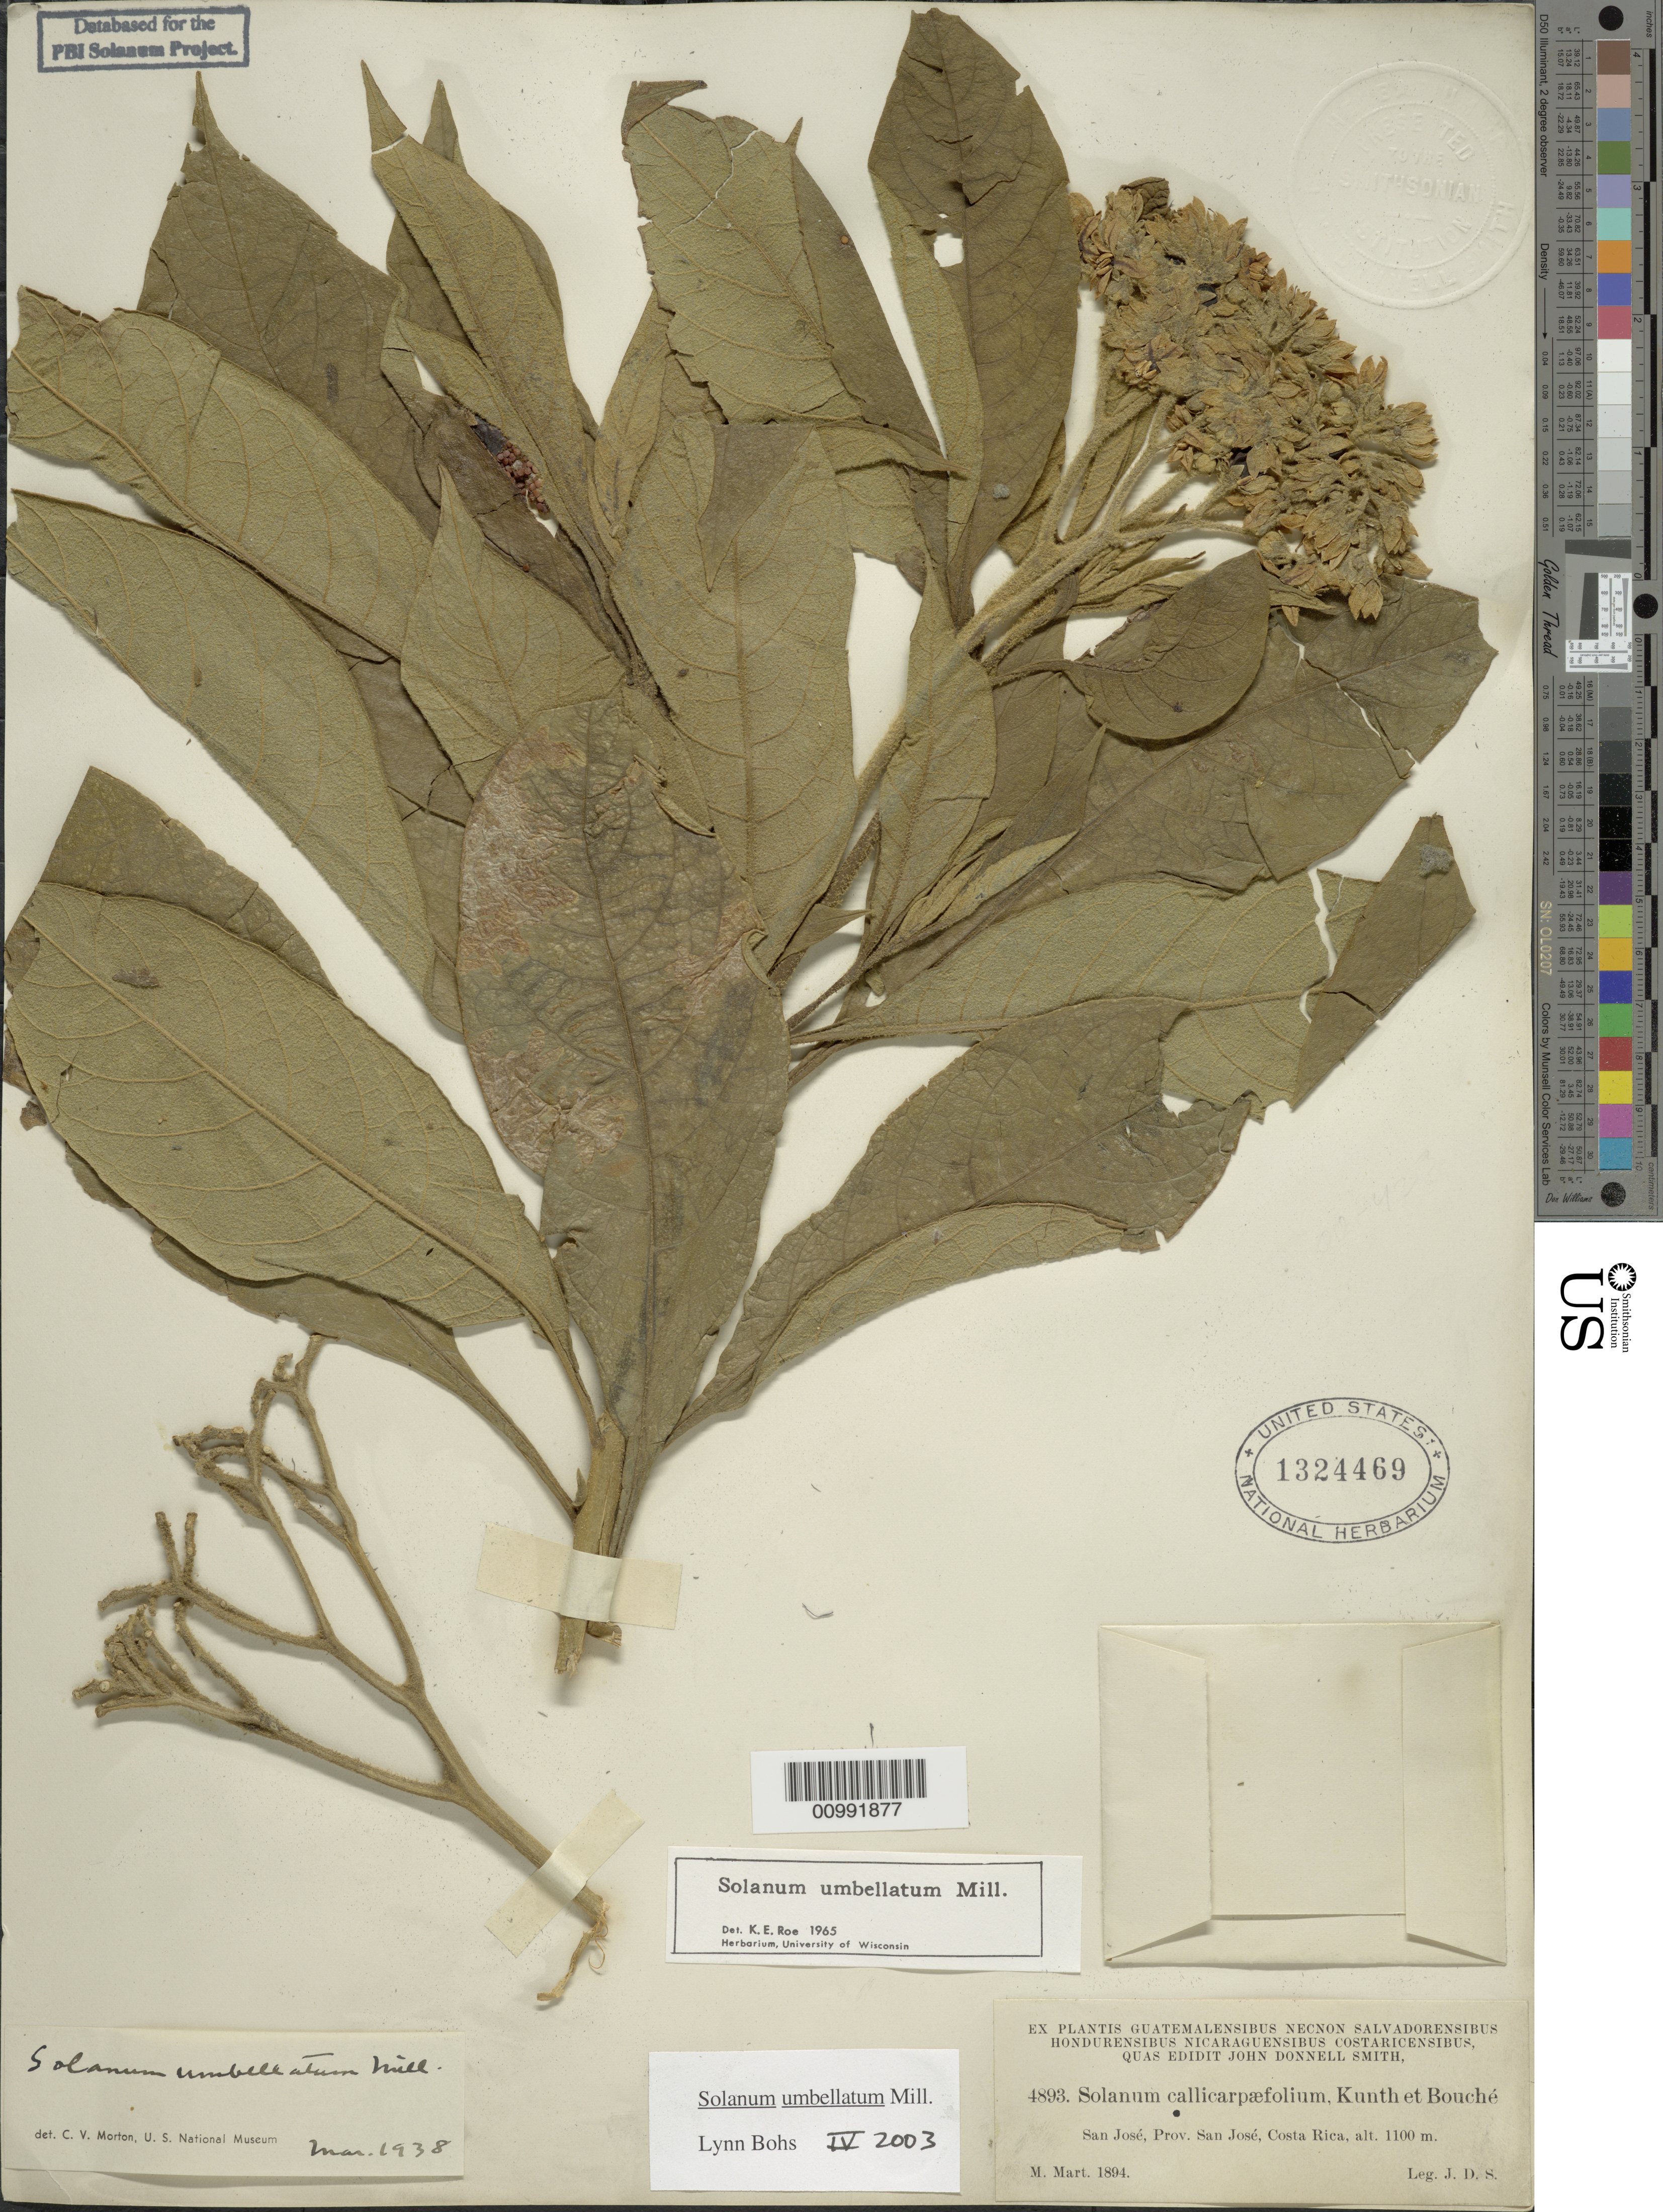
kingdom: Plantae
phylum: Tracheophyta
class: Magnoliopsida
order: Solanales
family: Solanaceae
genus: Solanum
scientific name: Solanum umbellatum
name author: Mill.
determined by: Bohs, L. A.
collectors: J. Donnell Smith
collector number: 4893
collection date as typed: Mar 1894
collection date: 1894-03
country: Costa Rica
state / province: San José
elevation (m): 1100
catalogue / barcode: US 1324469